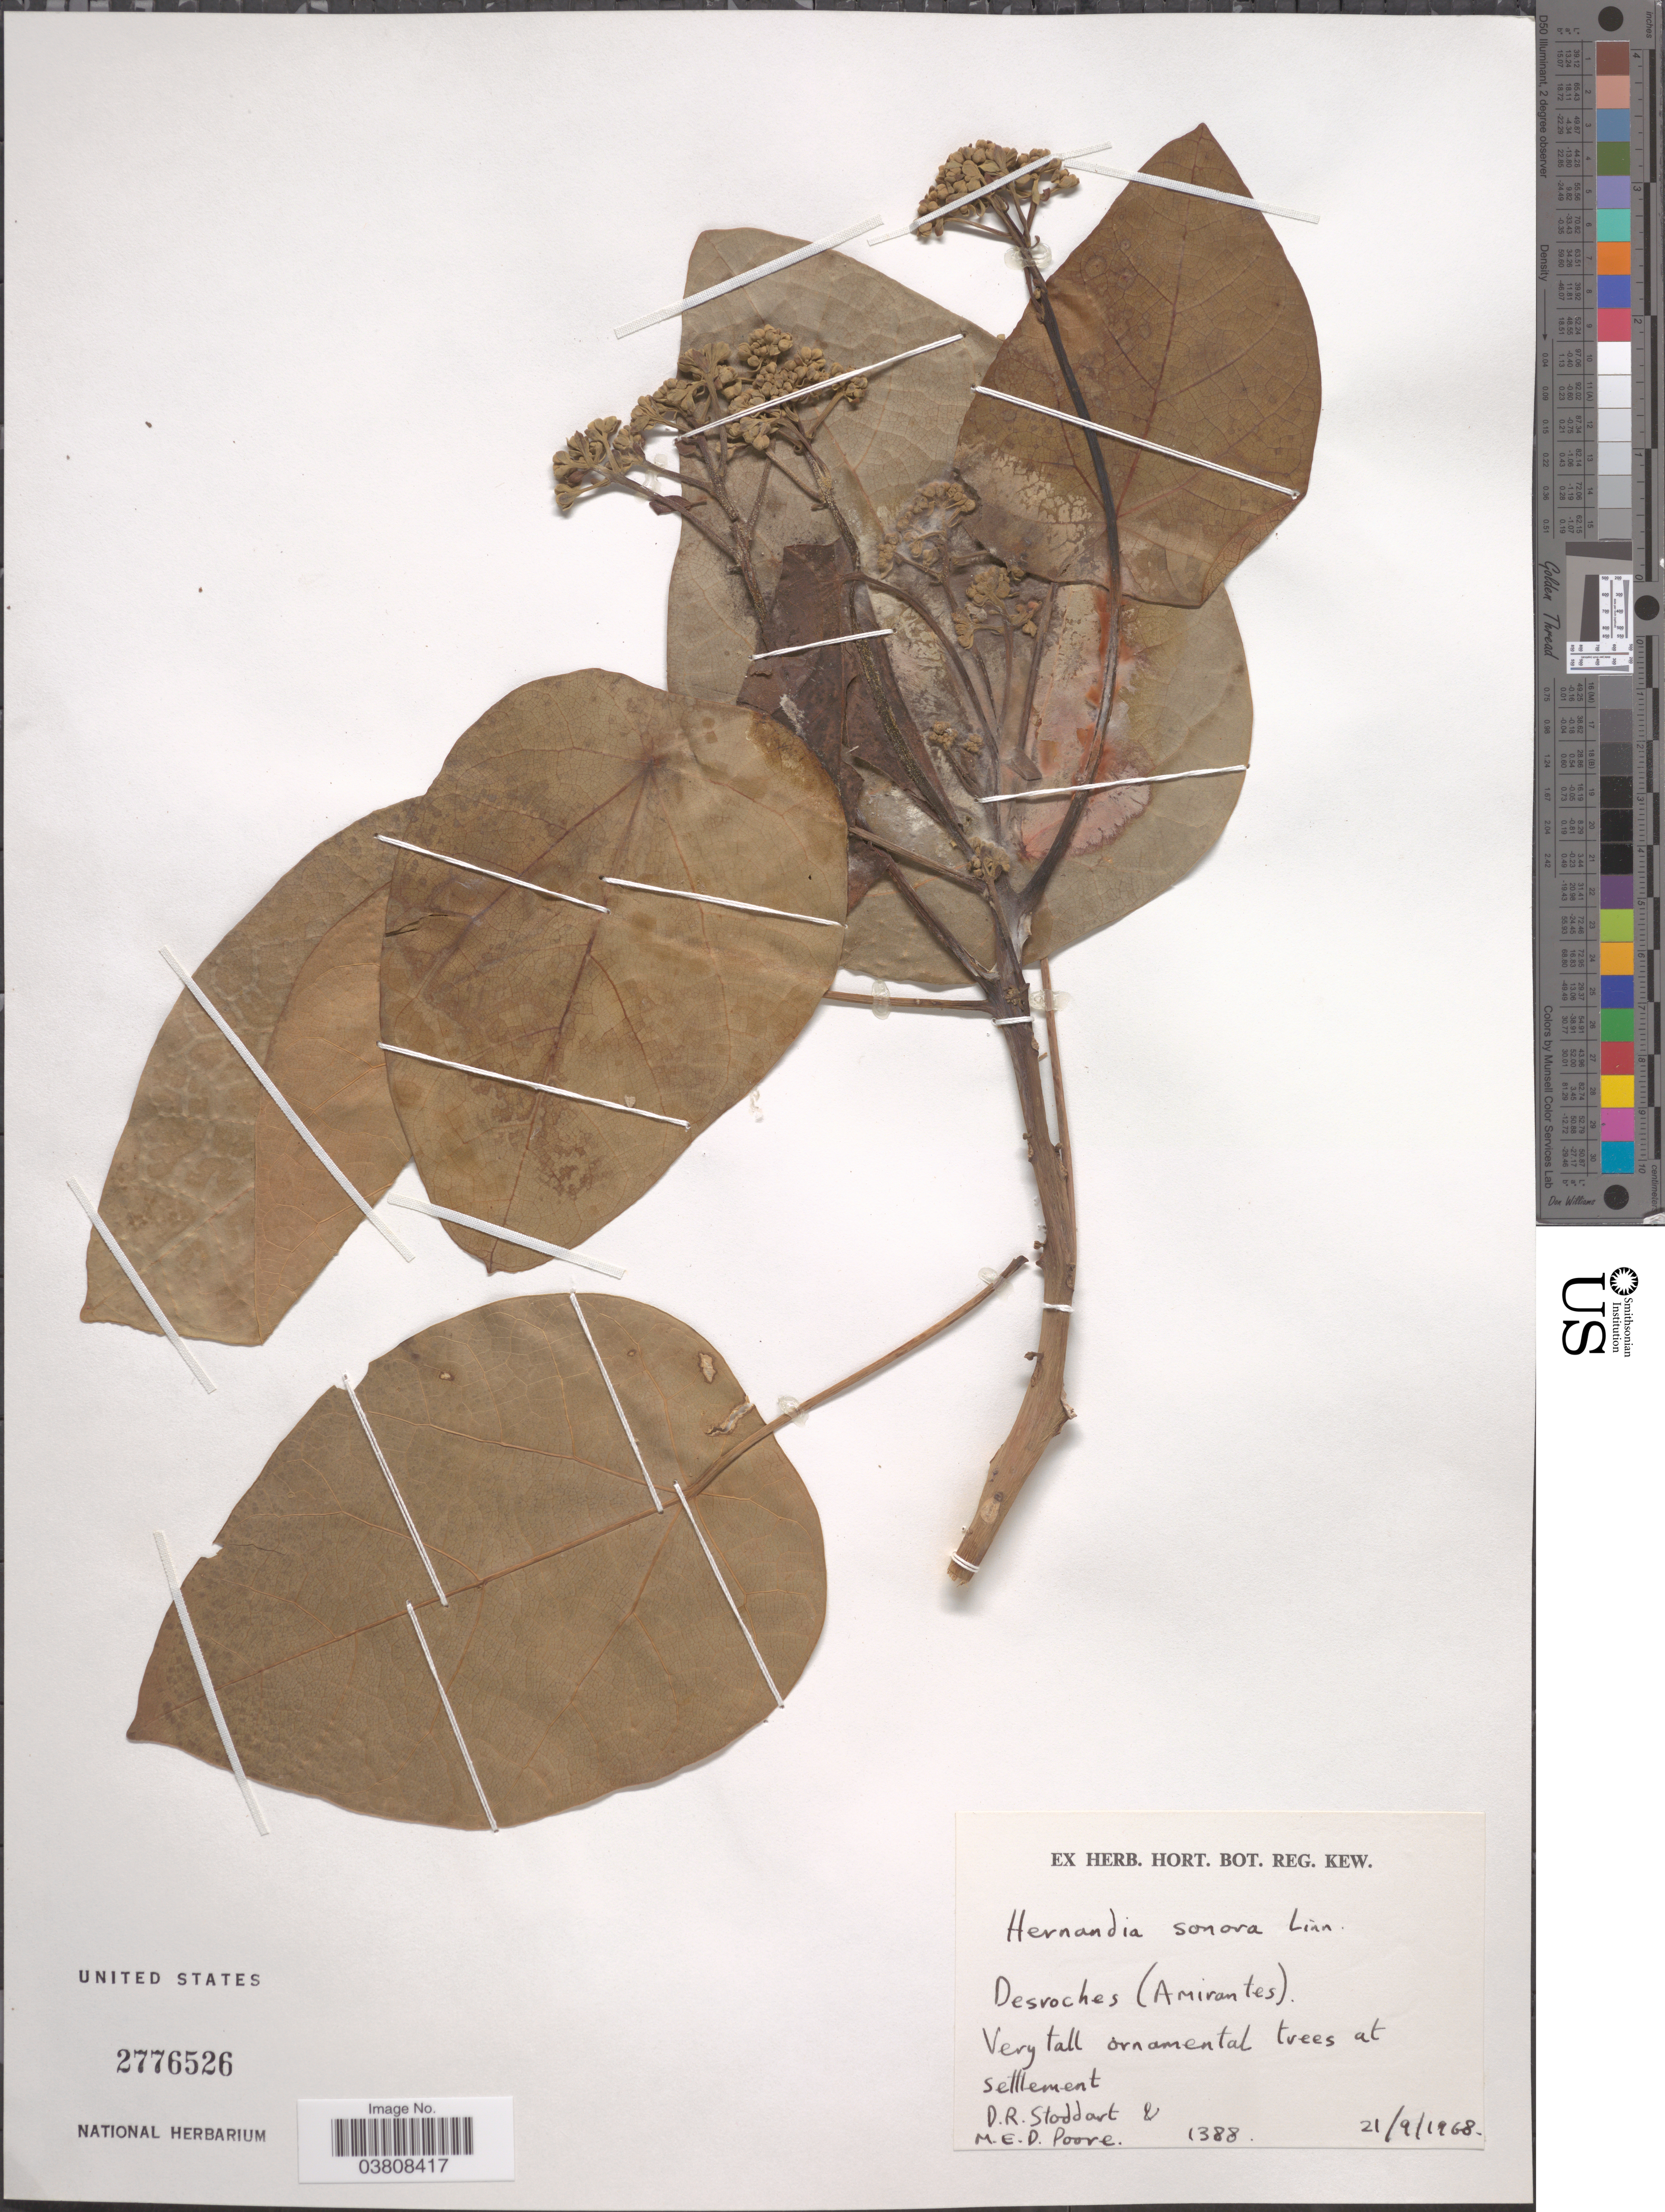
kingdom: Plantae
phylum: Tracheophyta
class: Magnoliopsida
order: Laurales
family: Hernandiaceae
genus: Hernandia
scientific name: Hernandia nymphaeifolia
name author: (C. Presl) Kubitzki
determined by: Strong, Mark T., (BOT), Smithsonian Institution - National Museum of Natural History (UNITED STATES)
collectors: D. R. Stoddart & M. E. D. Poore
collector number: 1388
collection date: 1968-09-21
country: Seychelles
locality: Desroches (Amirantes)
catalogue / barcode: US 2776526